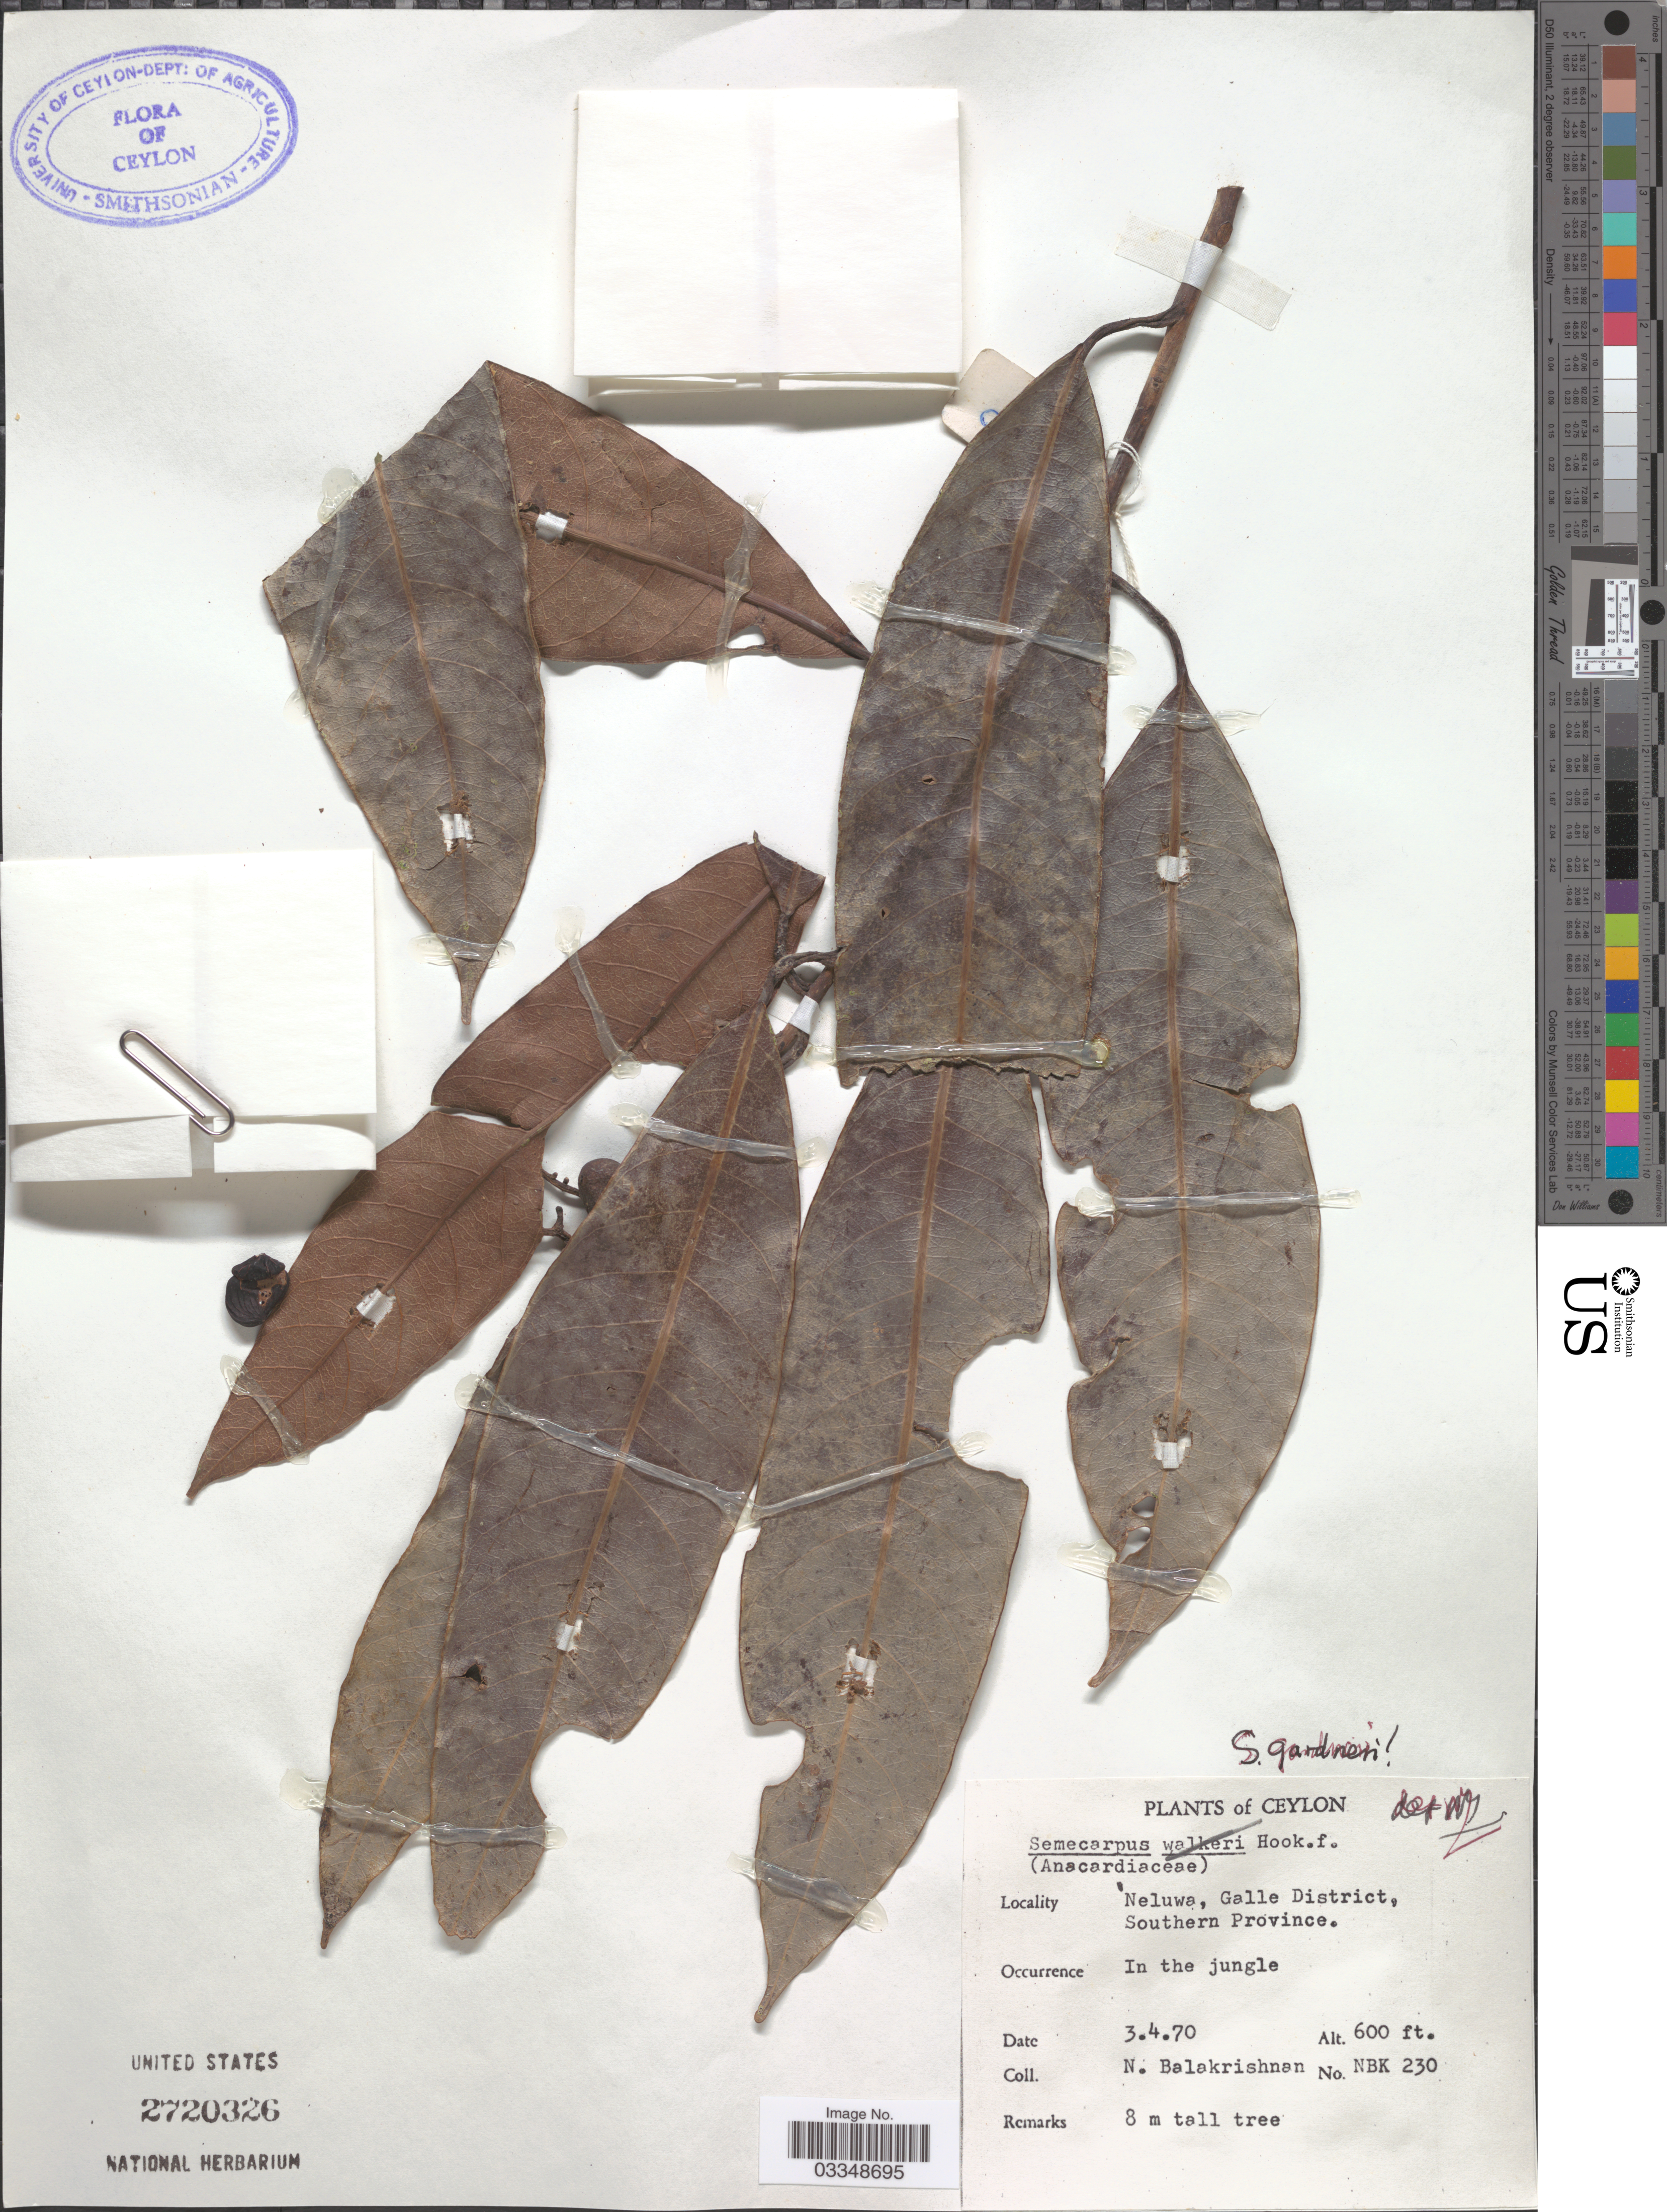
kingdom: Plantae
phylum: Tracheophyta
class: Magnoliopsida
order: Sapindales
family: Anacardiaceae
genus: Semecarpus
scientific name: Semecarpus gardneri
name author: Thwaites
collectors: N. Balakrishnan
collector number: NBK 230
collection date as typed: Transcribed d/m/y: 3/4/70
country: Sri Lanka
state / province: Southern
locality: Ceylon. Neluwa, Galle District.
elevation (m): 183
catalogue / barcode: US 2720326